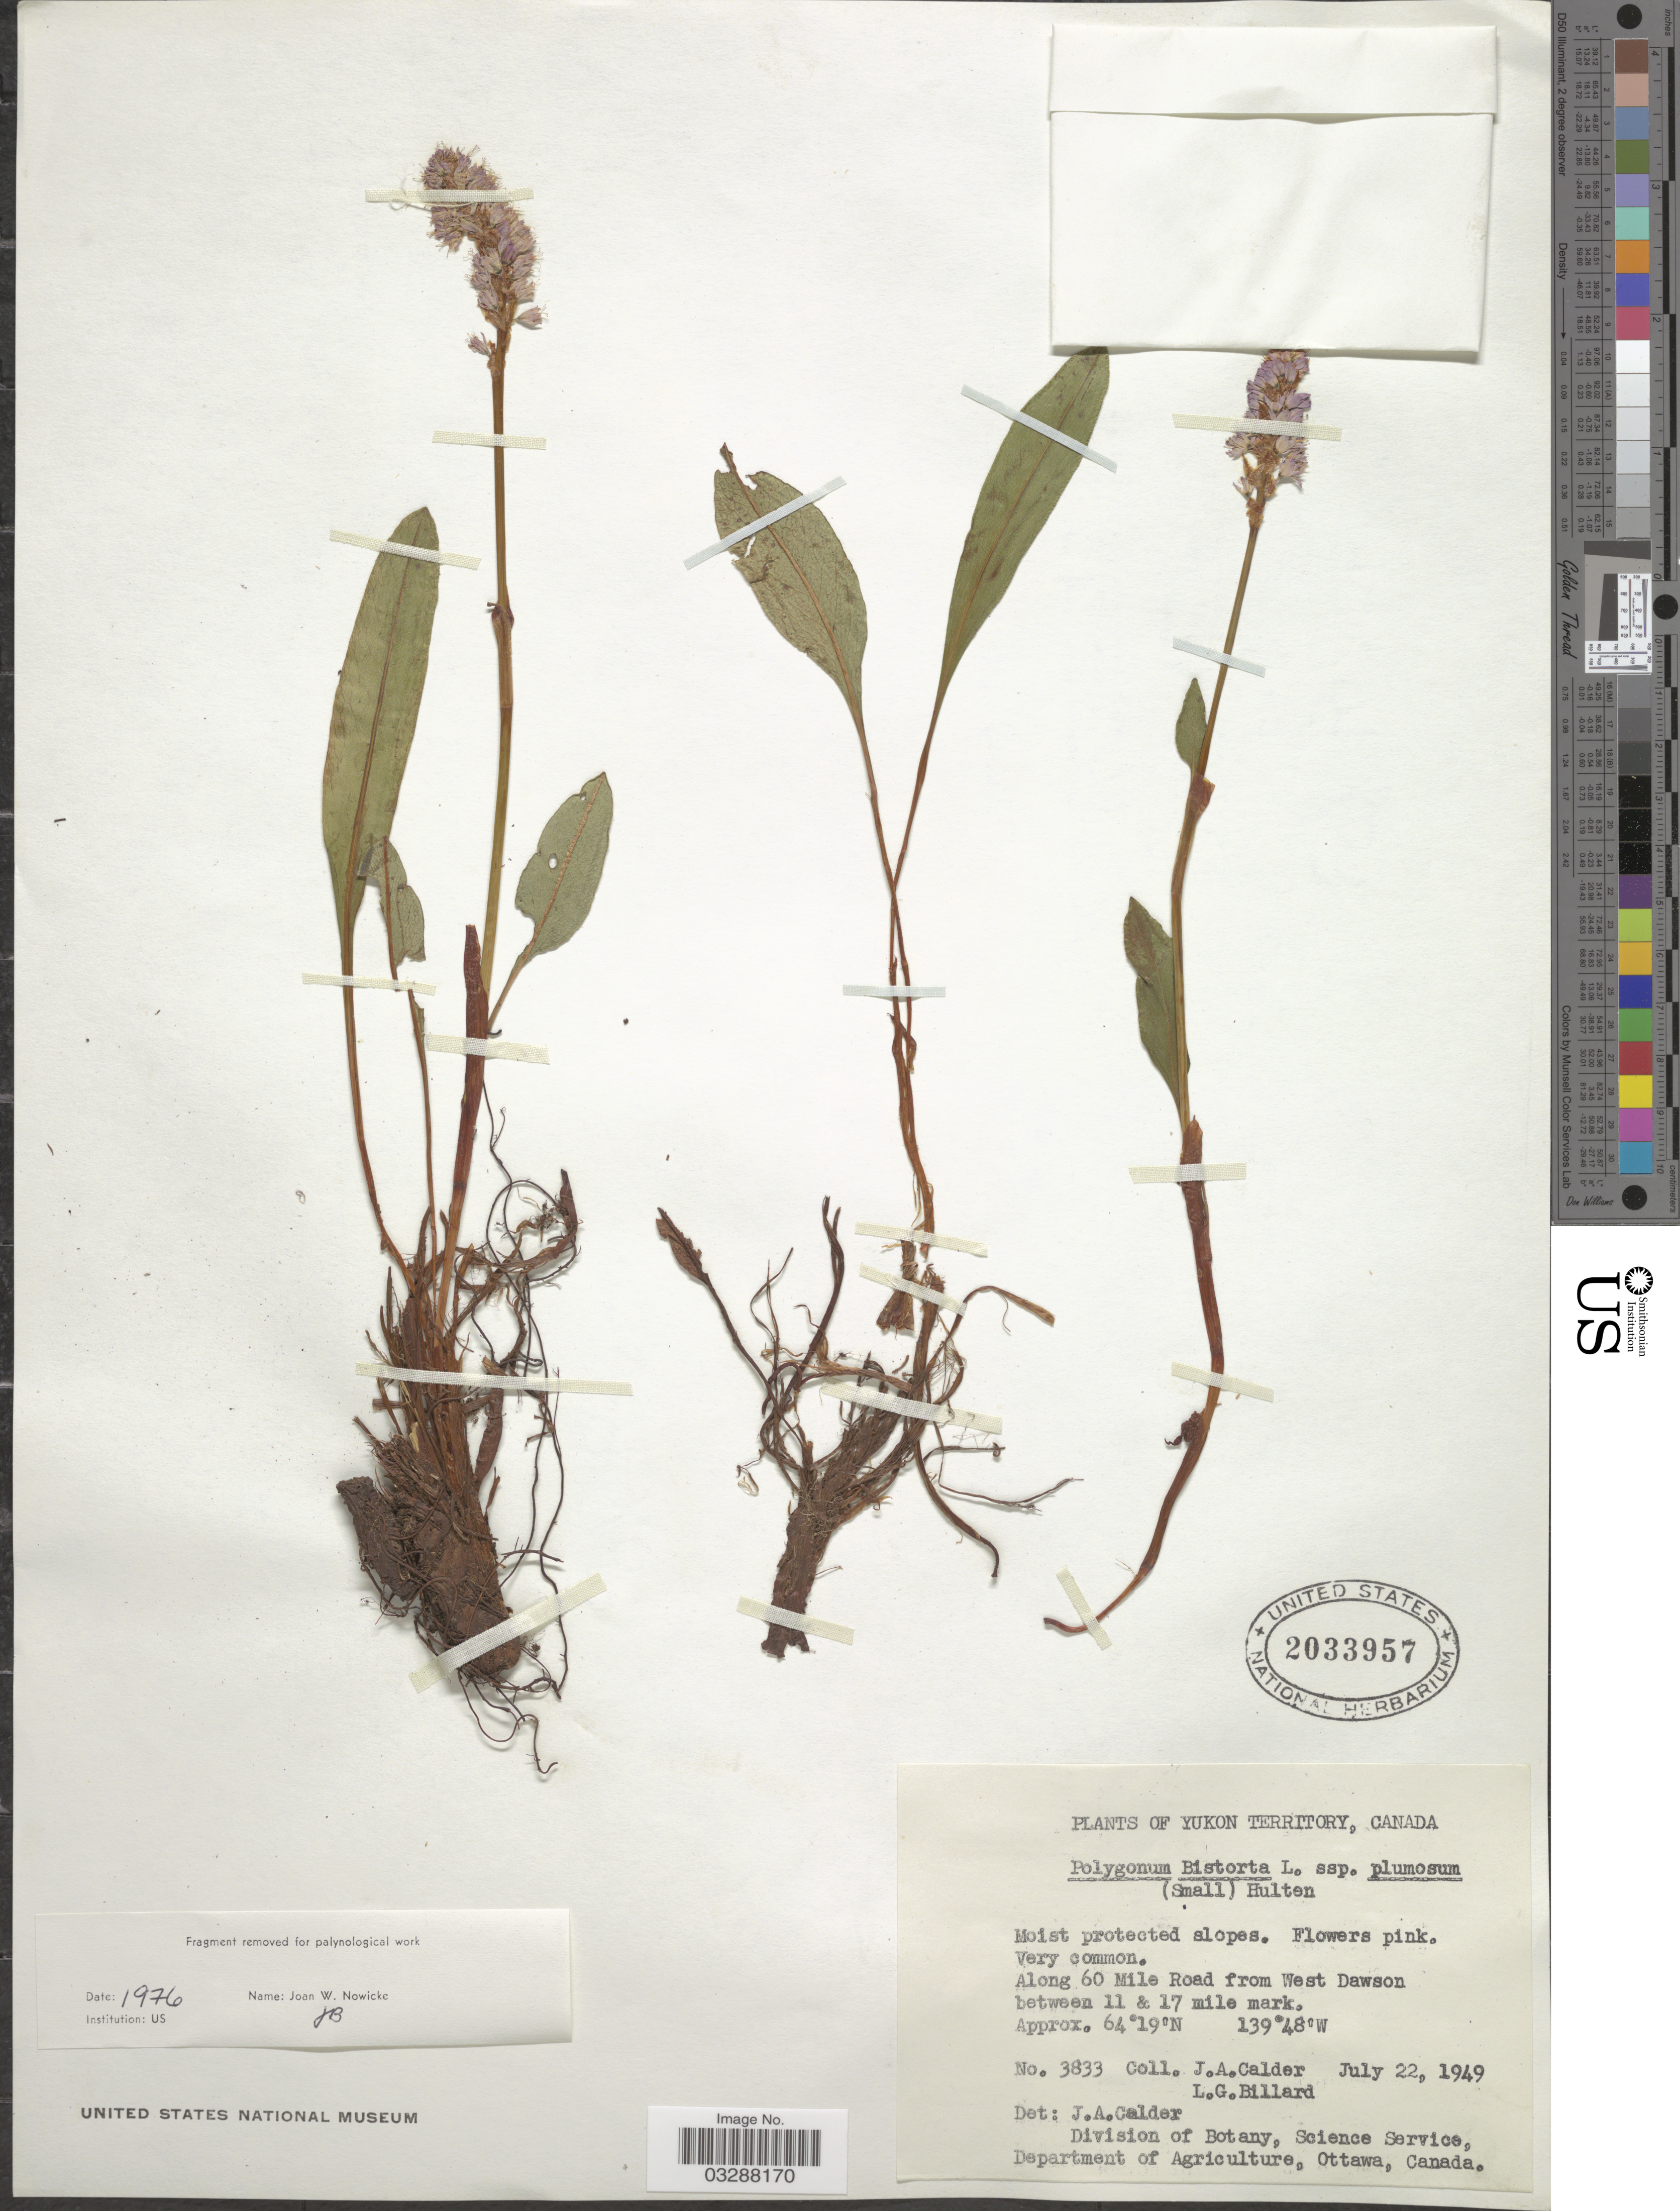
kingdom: Plantae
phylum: Tracheophyta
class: Magnoliopsida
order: Caryophyllales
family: Polygonaceae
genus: Bistorta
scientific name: Bistorta plumosa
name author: (Small) Greene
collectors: J. A. Calder & L. Billard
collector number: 3833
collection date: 1949-07-22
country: Canada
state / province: Yukon Territory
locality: Along 60 Mile Road from West Dawson between 11 & 17 mile mark.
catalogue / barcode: US 2033957